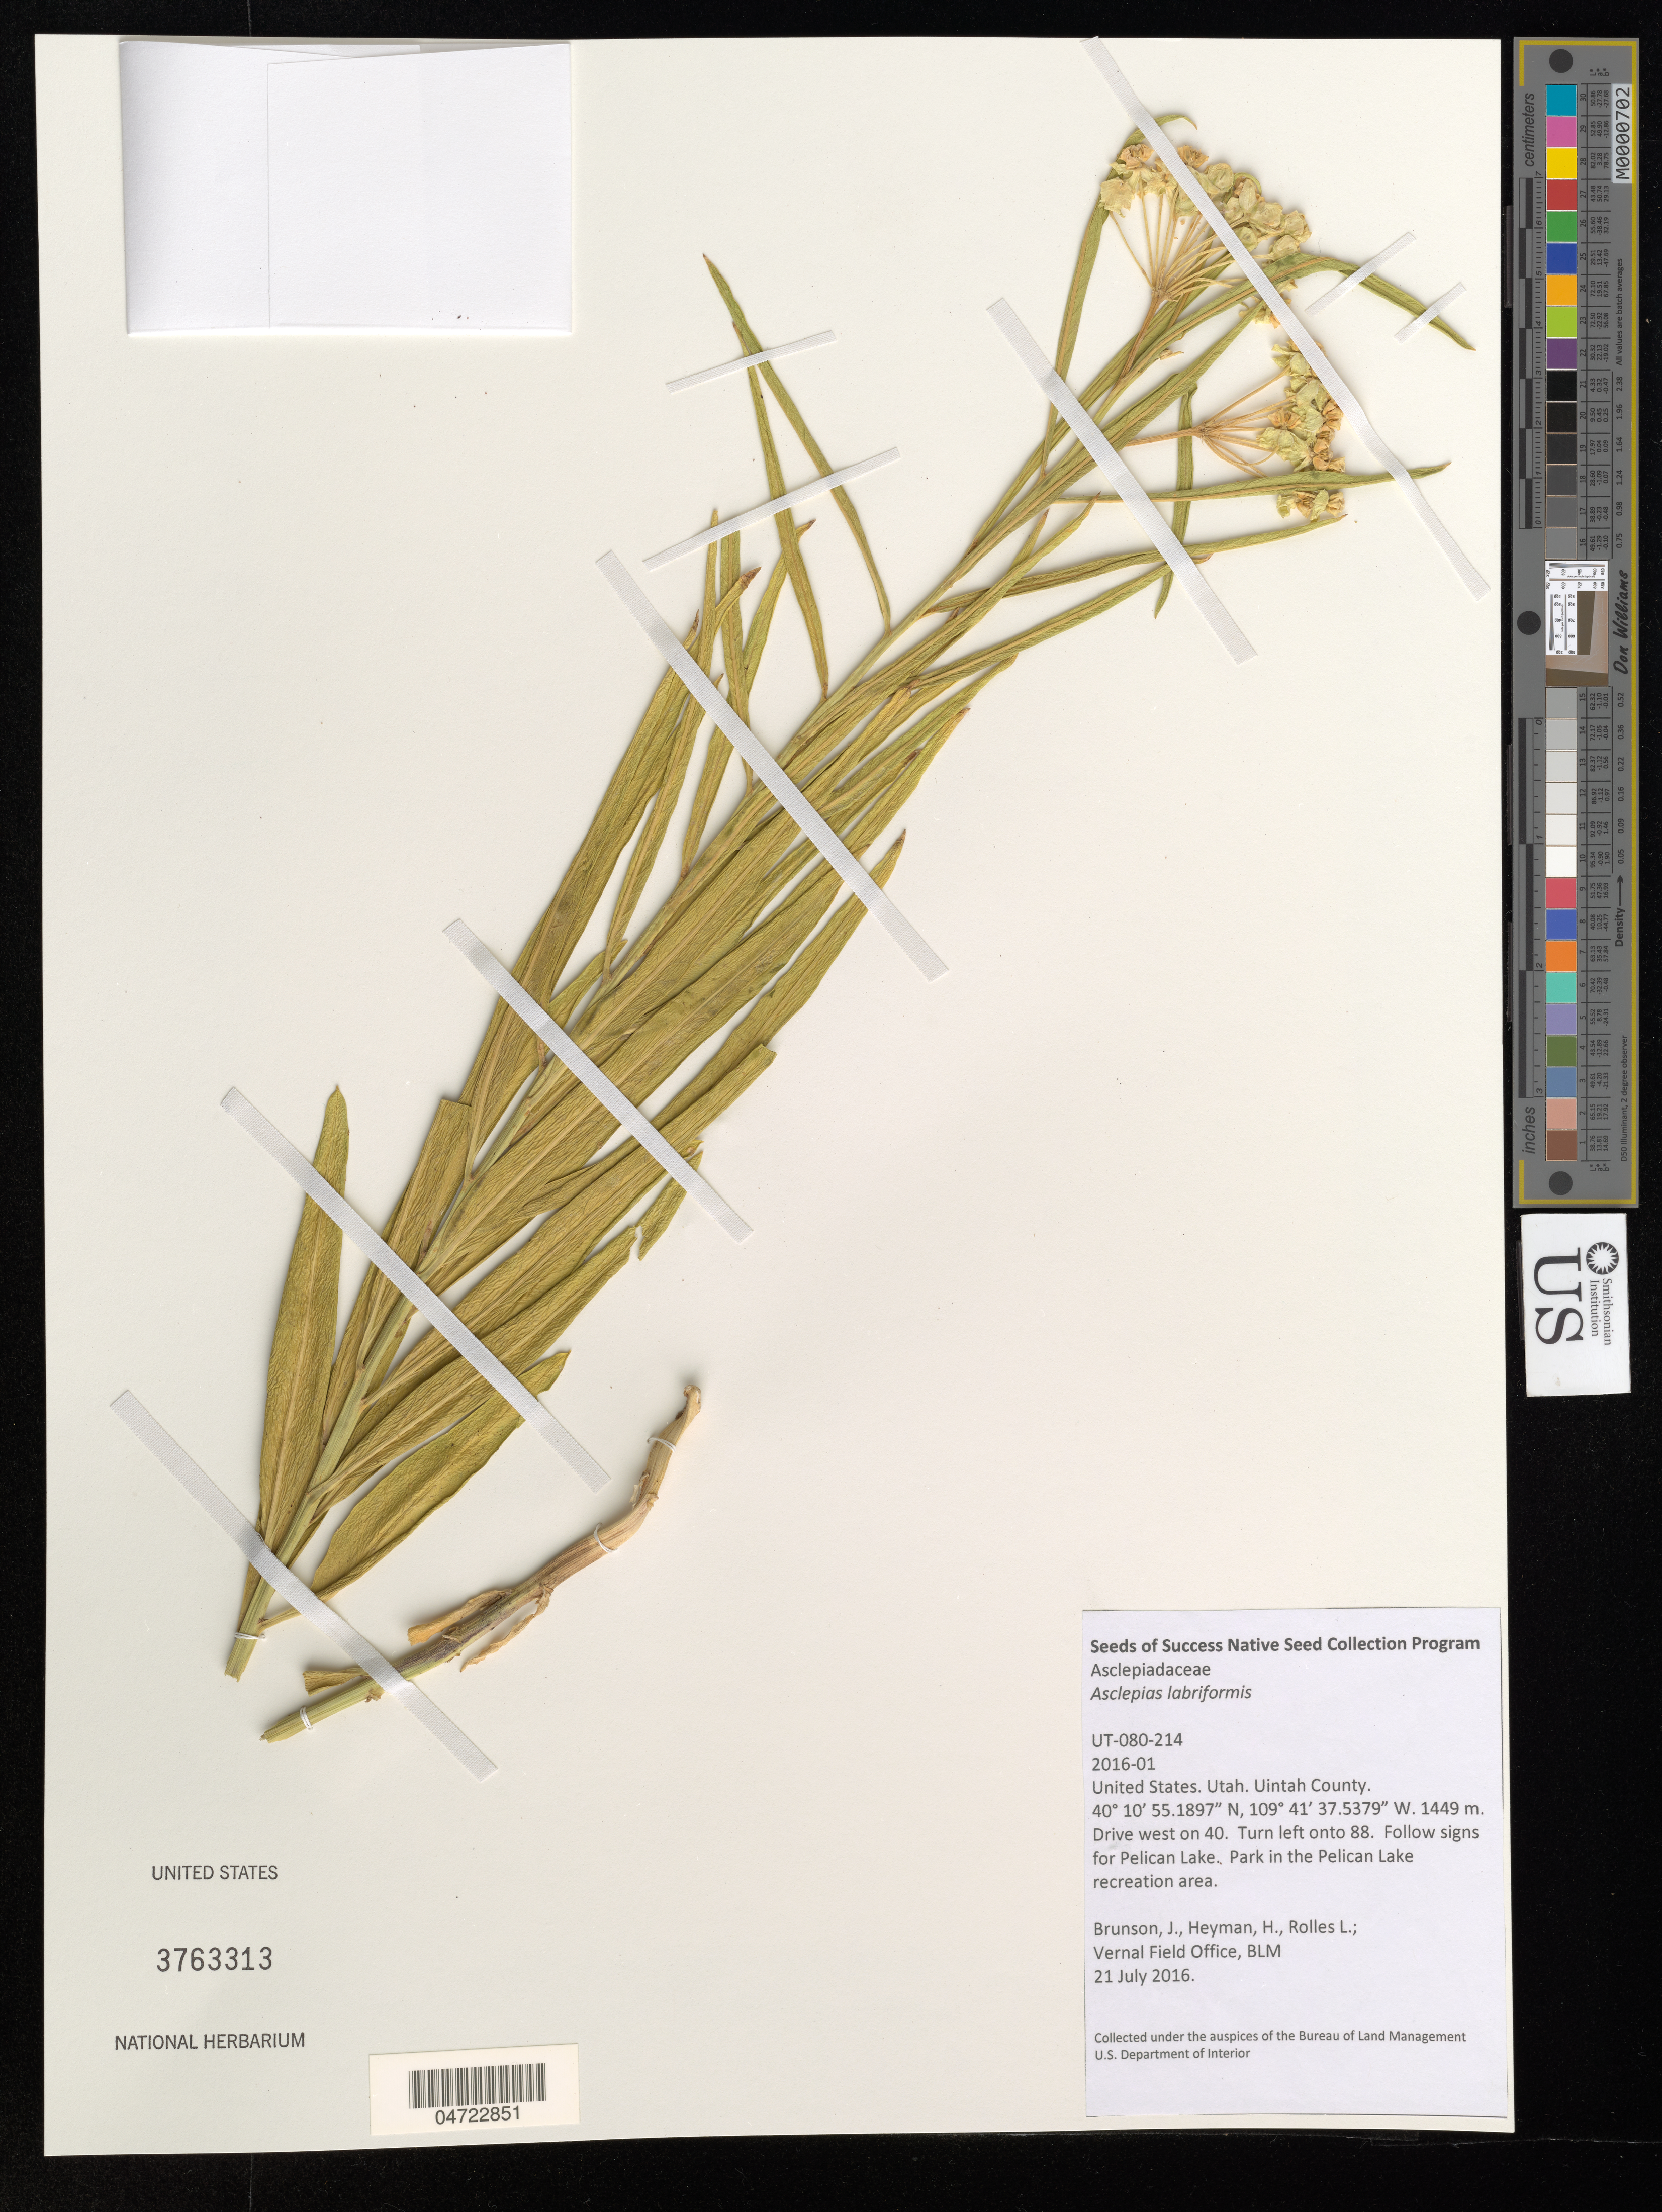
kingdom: Plantae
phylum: Tracheophyta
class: Magnoliopsida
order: Gentianales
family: Apocynaceae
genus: Asclepias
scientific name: Asclepias labriformis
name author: M.E. Jones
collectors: J. Brunson, H. Heyman & L. Rolles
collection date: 2016-07-21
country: United States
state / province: Utah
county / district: Uintah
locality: Uintah County. Drive west on 40. Turn left onto 88. Follow signs for Pelican Lake. Park in the Pelican Lake recreation area.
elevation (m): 1449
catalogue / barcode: US 3763313